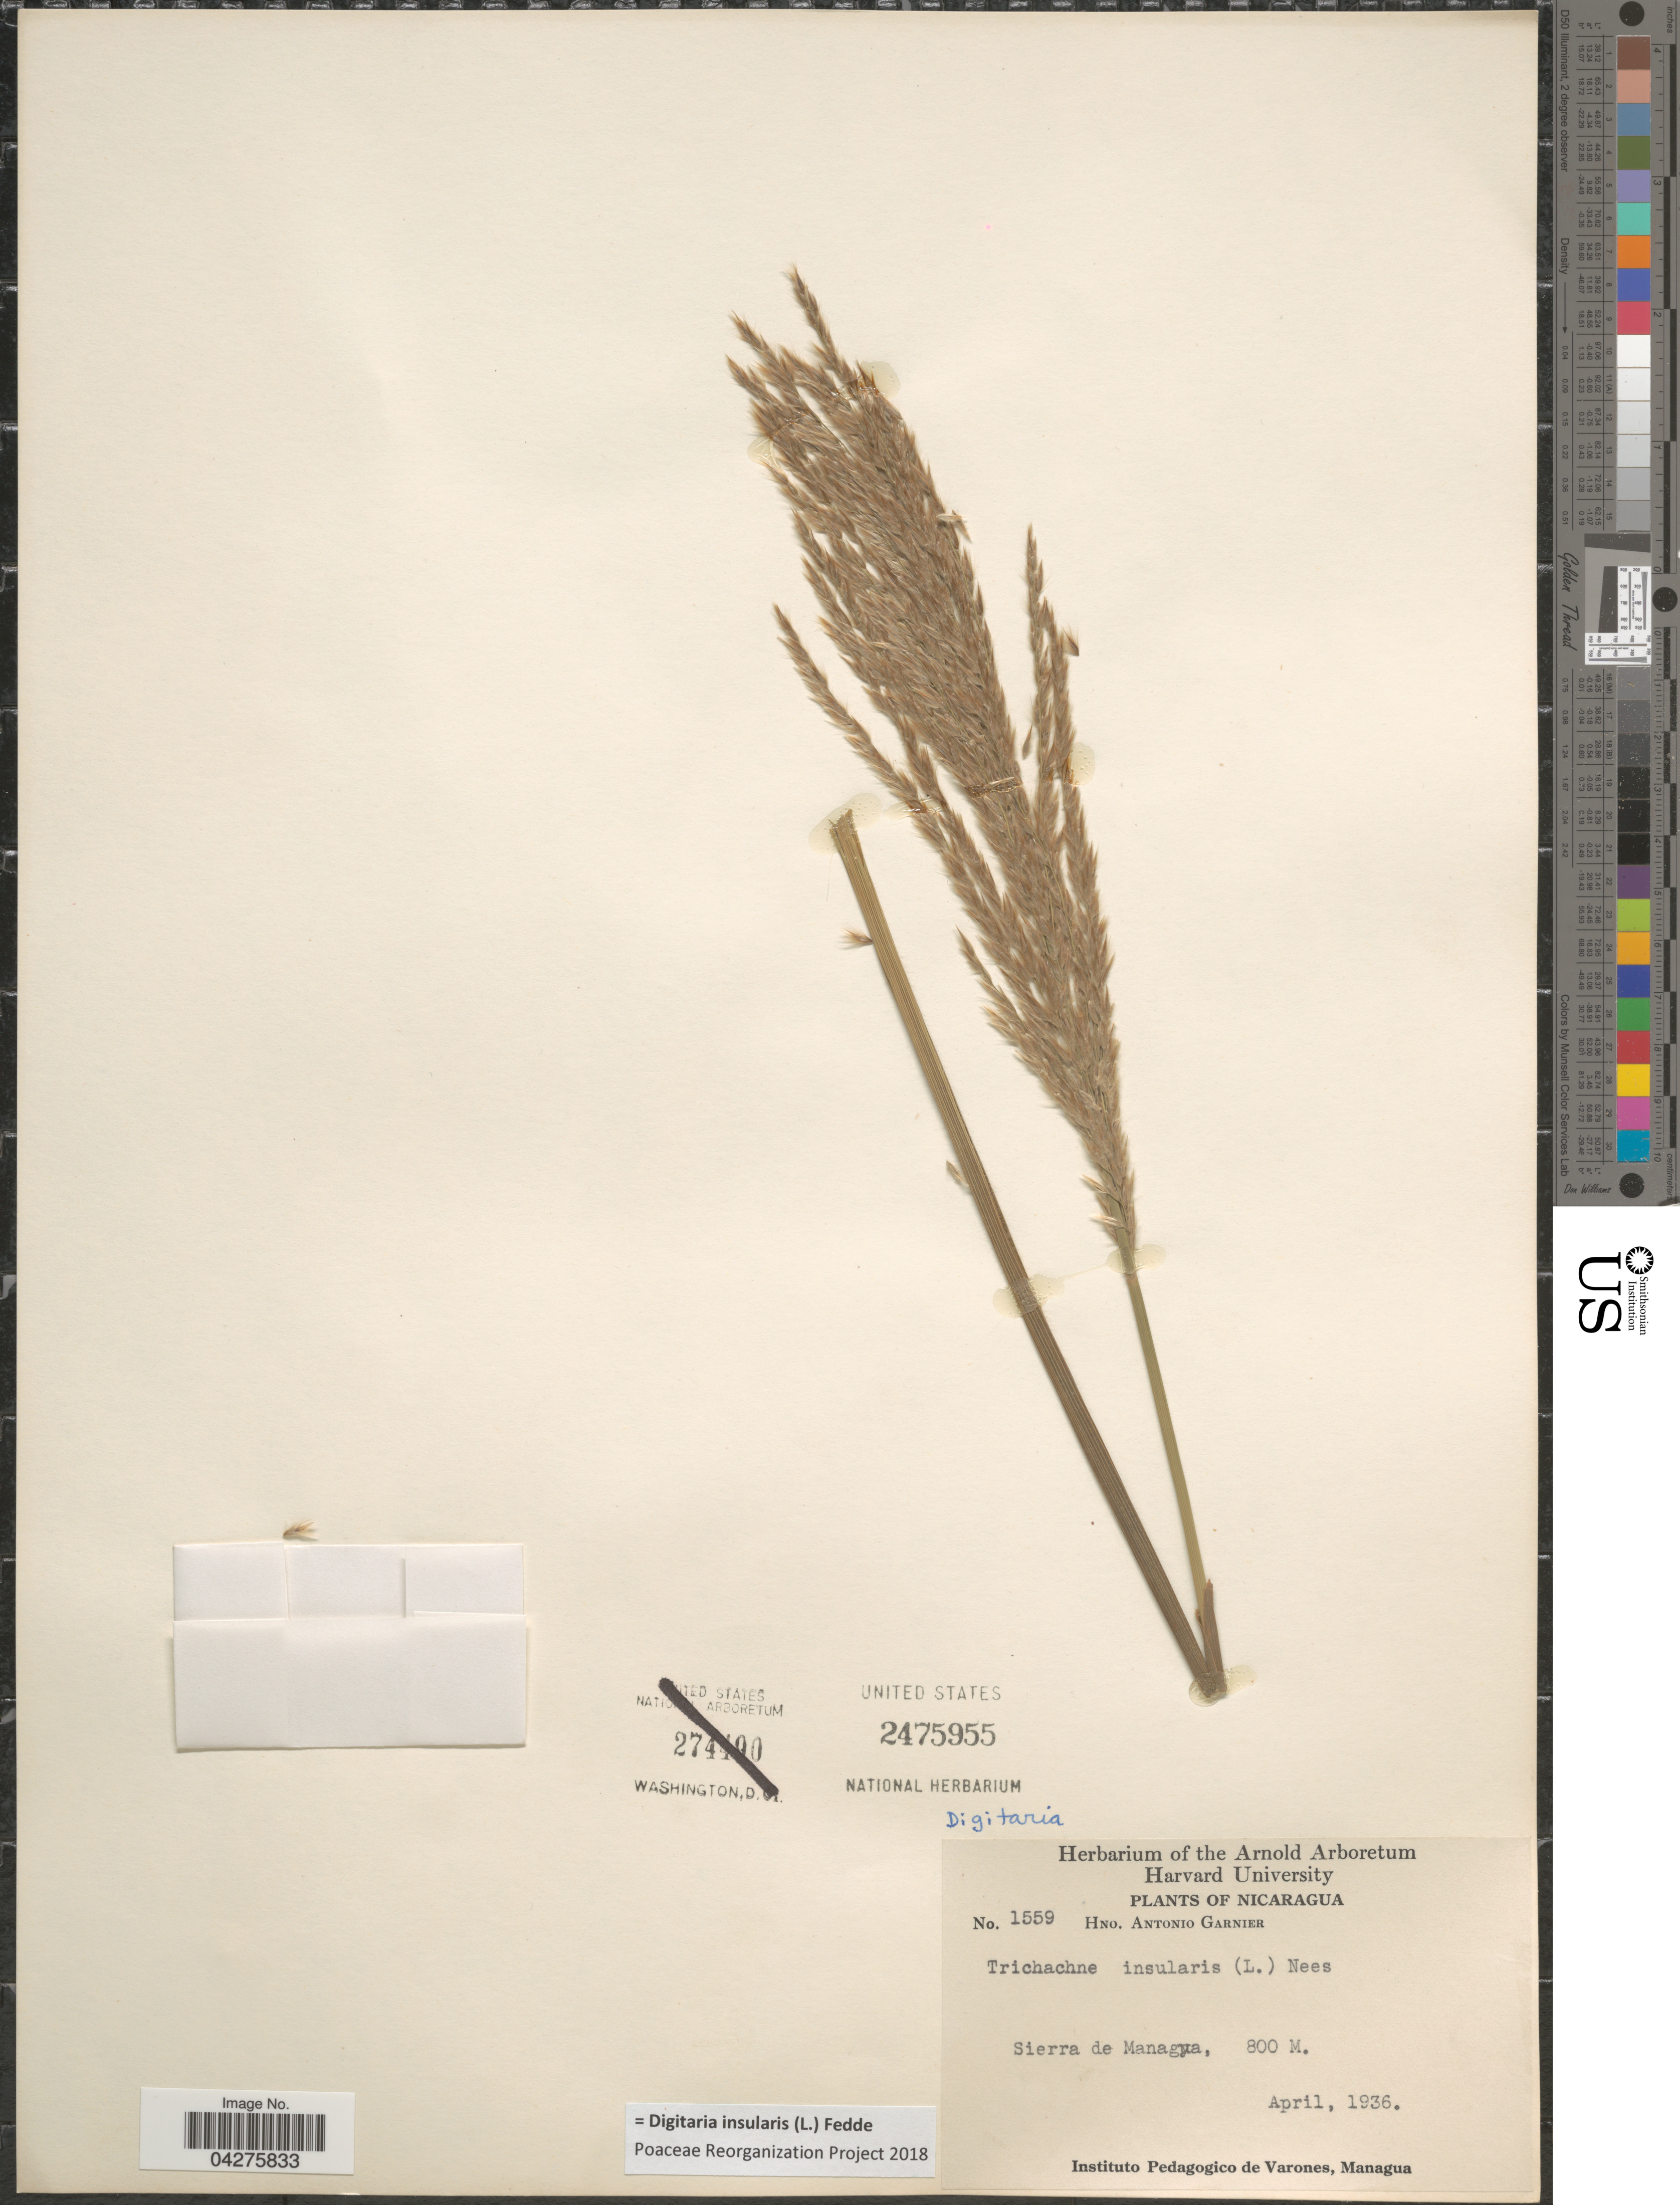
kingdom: Plantae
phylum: Tracheophyta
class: Liliopsida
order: Poales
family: Poaceae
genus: Digitaria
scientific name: Digitaria insularis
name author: (L.) Fedde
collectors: Bro. A. Garnier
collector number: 1559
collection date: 1936-04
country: Nicaragua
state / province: Managua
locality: Sierra de Managua.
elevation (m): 800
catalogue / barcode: US 2475955